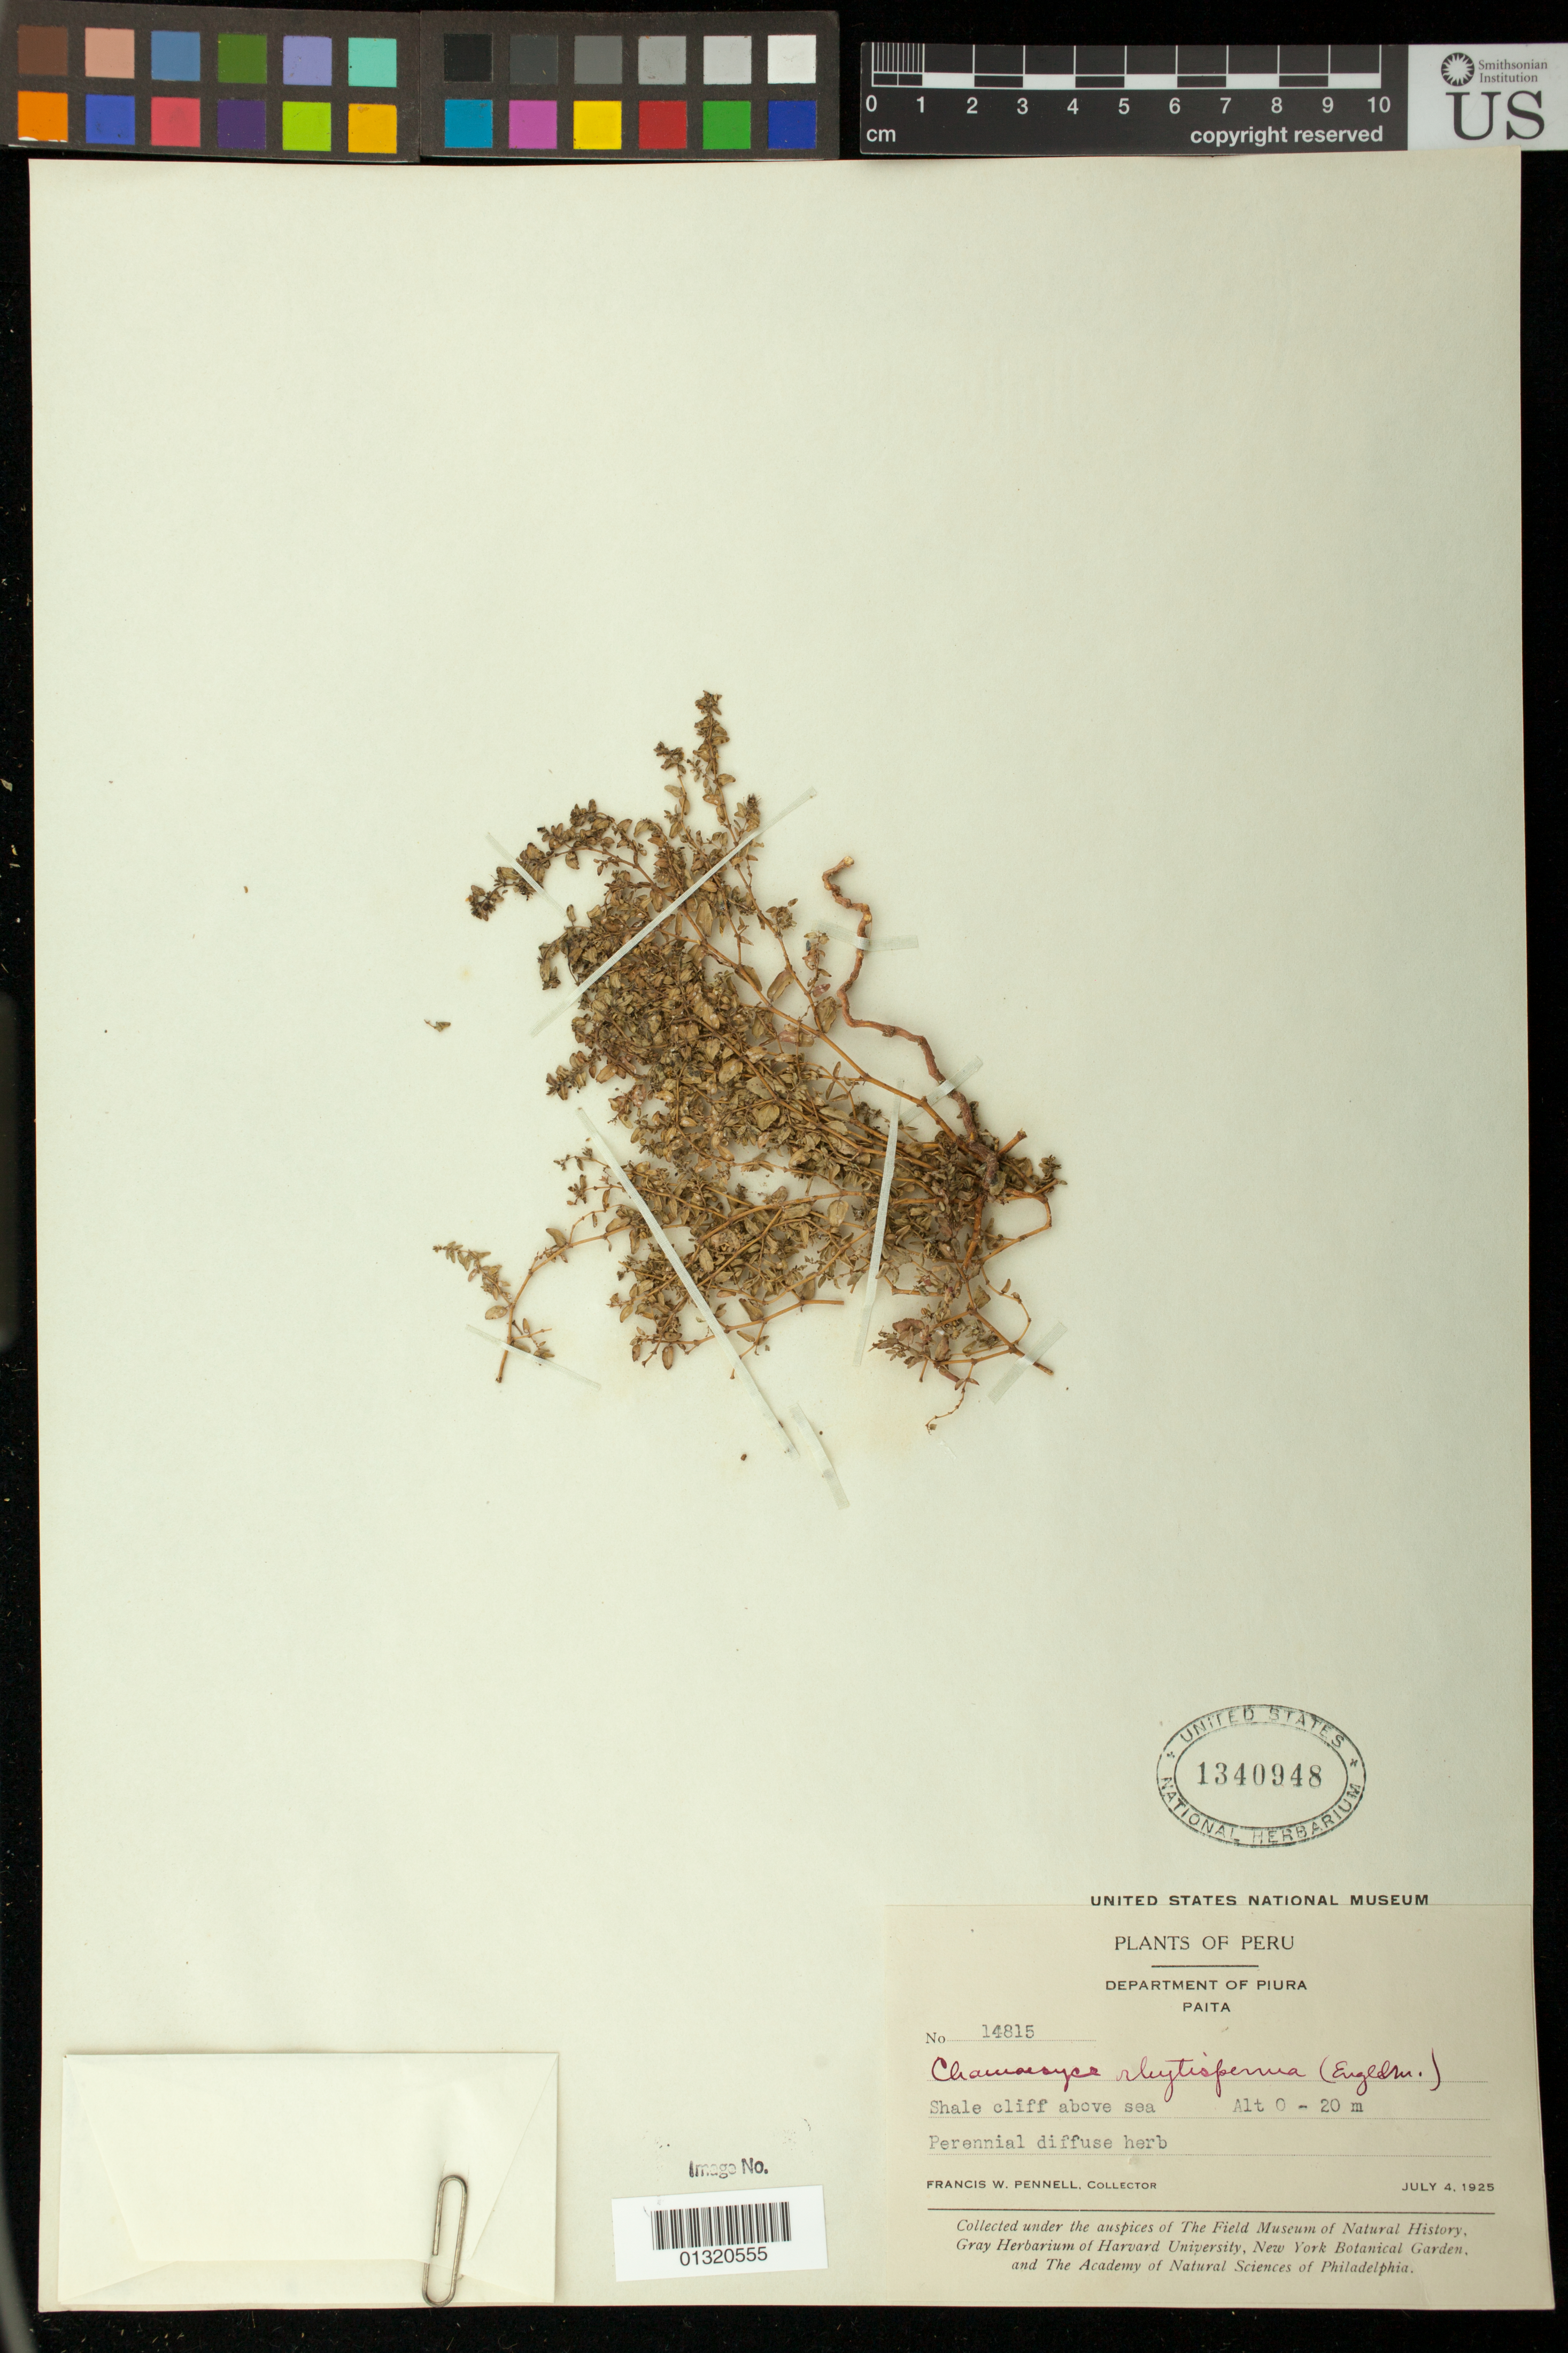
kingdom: Plantae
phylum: Tracheophyta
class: Magnoliopsida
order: Malpighiales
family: Euphorbiaceae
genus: Euphorbia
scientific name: Euphorbia rhytisperma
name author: (Klotzsch & Garcke) Boiss.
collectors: F. W. Pennell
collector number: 14815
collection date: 1925-07-04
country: Peru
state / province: Piura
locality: Paita; Shale cliff above sea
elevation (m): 0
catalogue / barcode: US 1340948